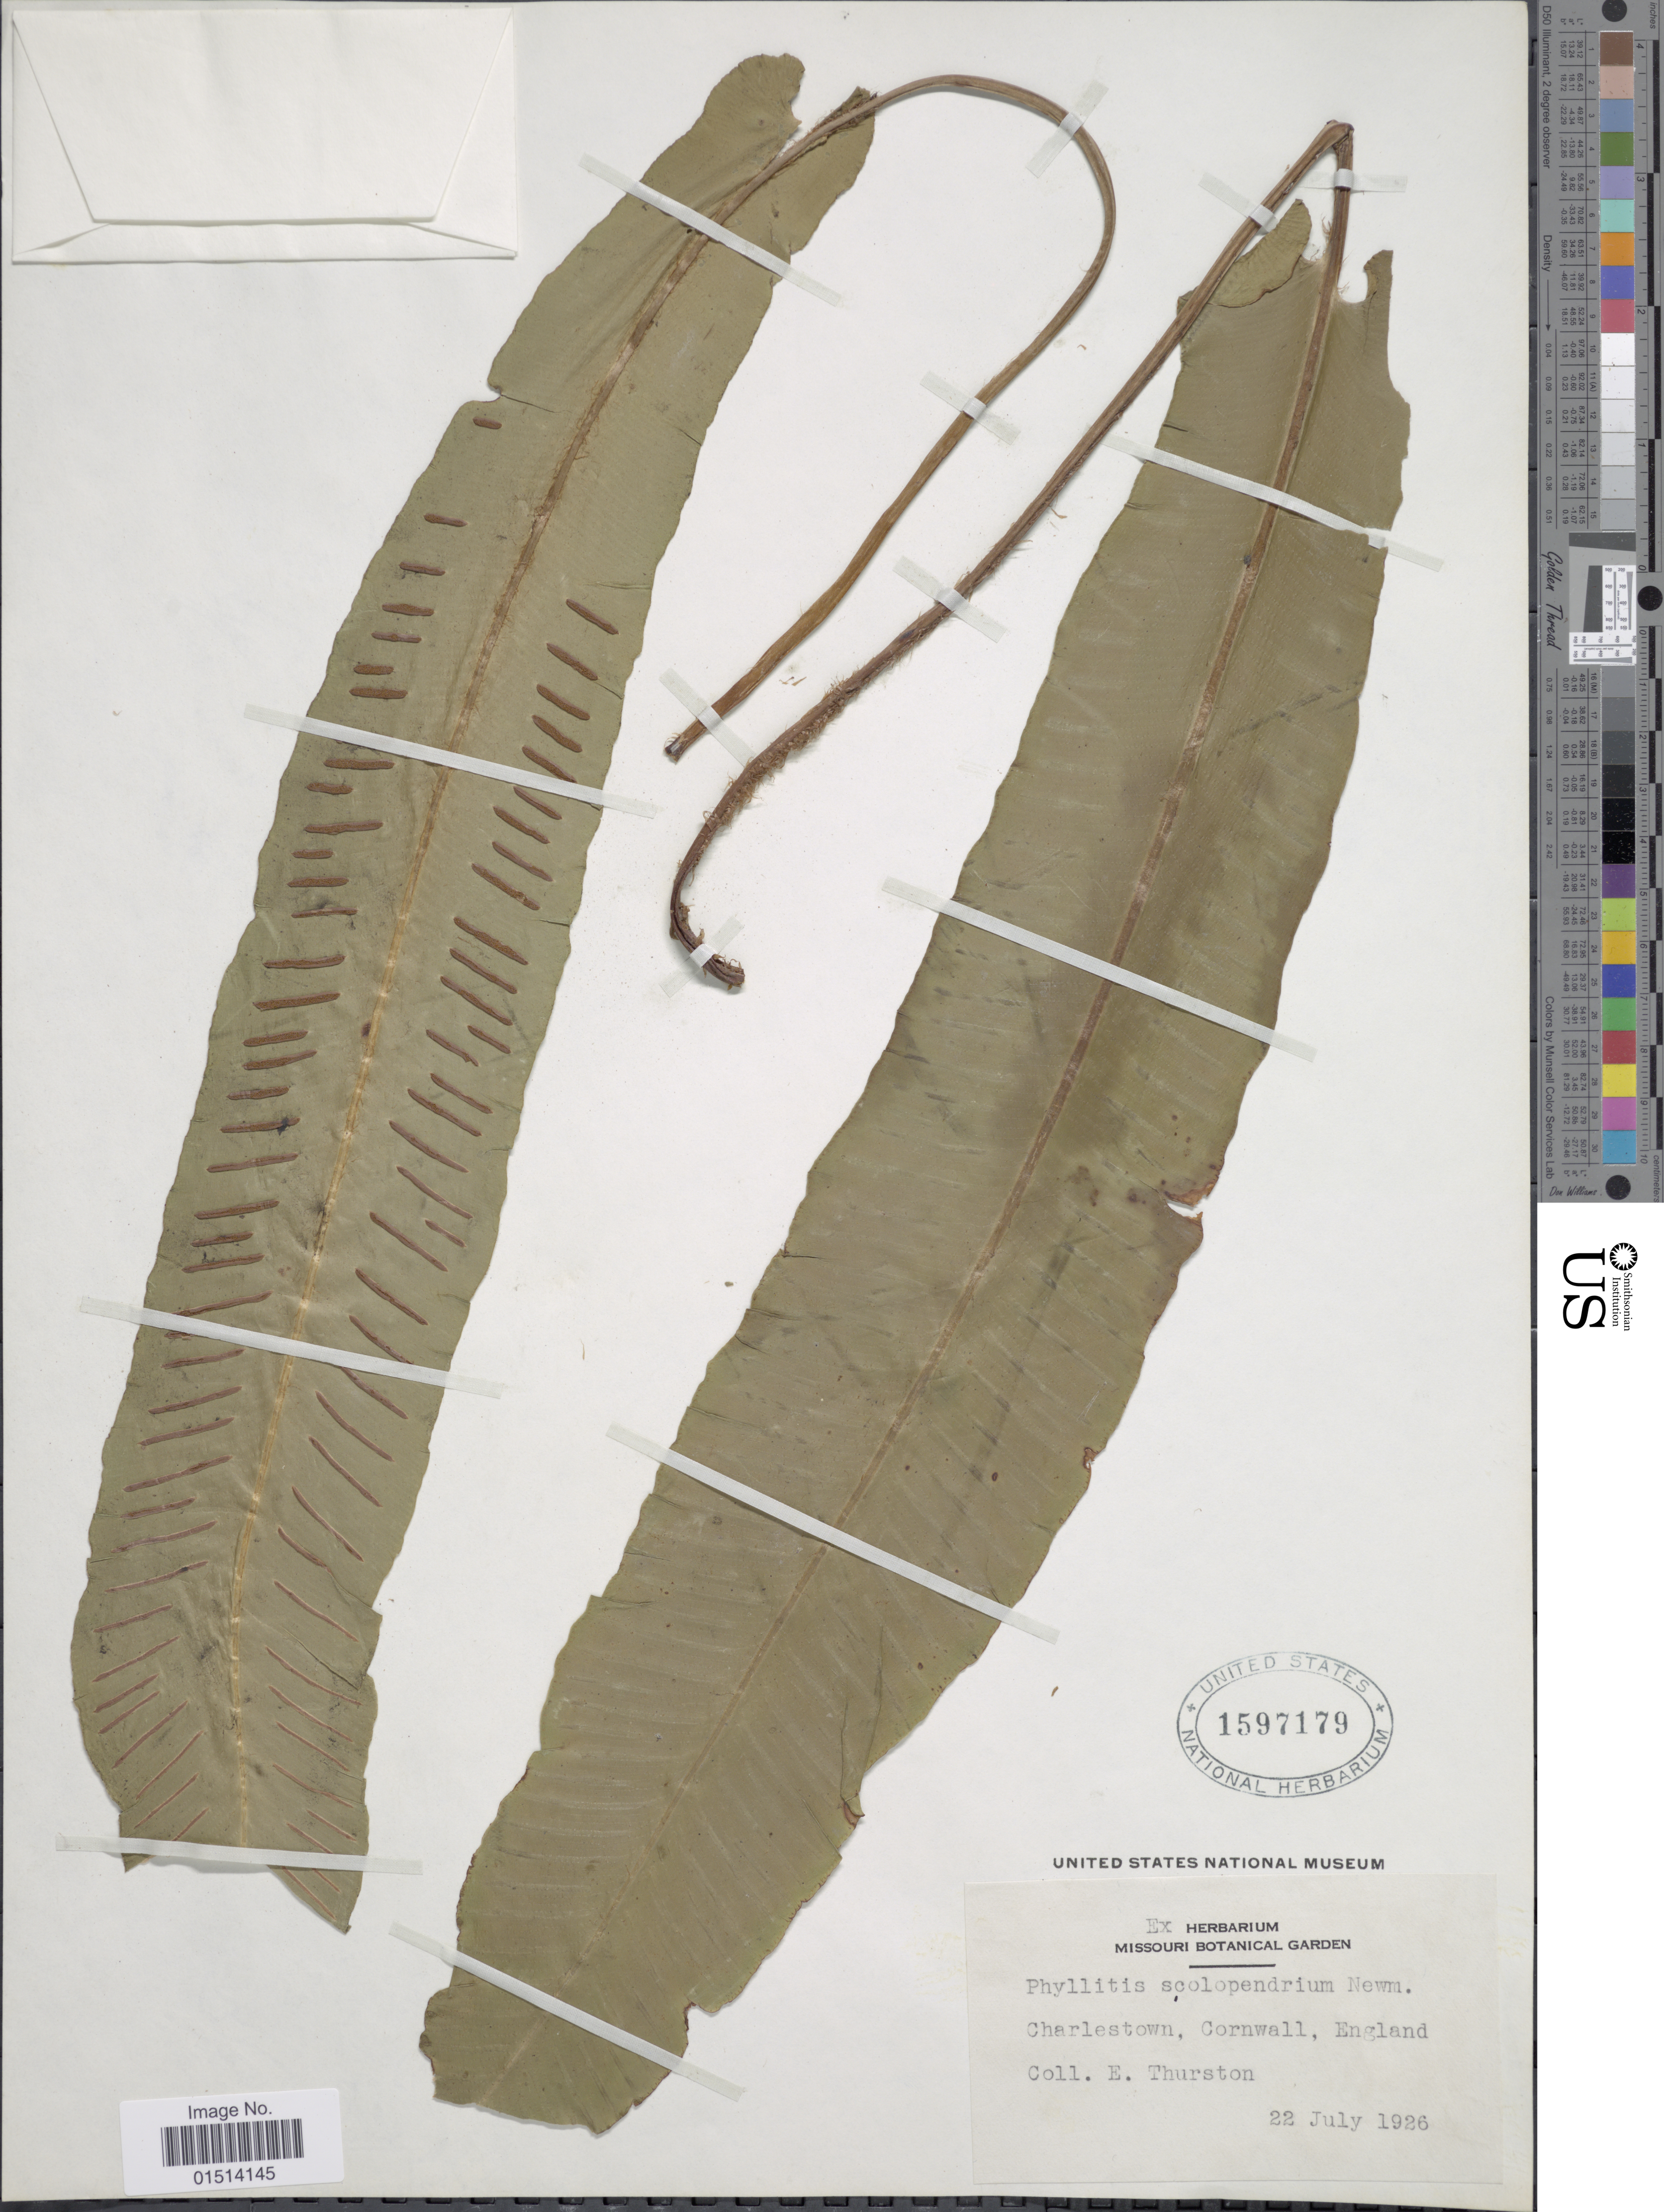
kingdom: Plantae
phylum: Tracheophyta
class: Polypodiopsida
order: Polypodiales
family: Aspleniaceae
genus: Asplenium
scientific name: Asplenium scolopendrium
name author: Sm.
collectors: E. Thurston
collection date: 1926-07-22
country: United Kingdom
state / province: England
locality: Charlestown, Cornwall, England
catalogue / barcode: US 1597179